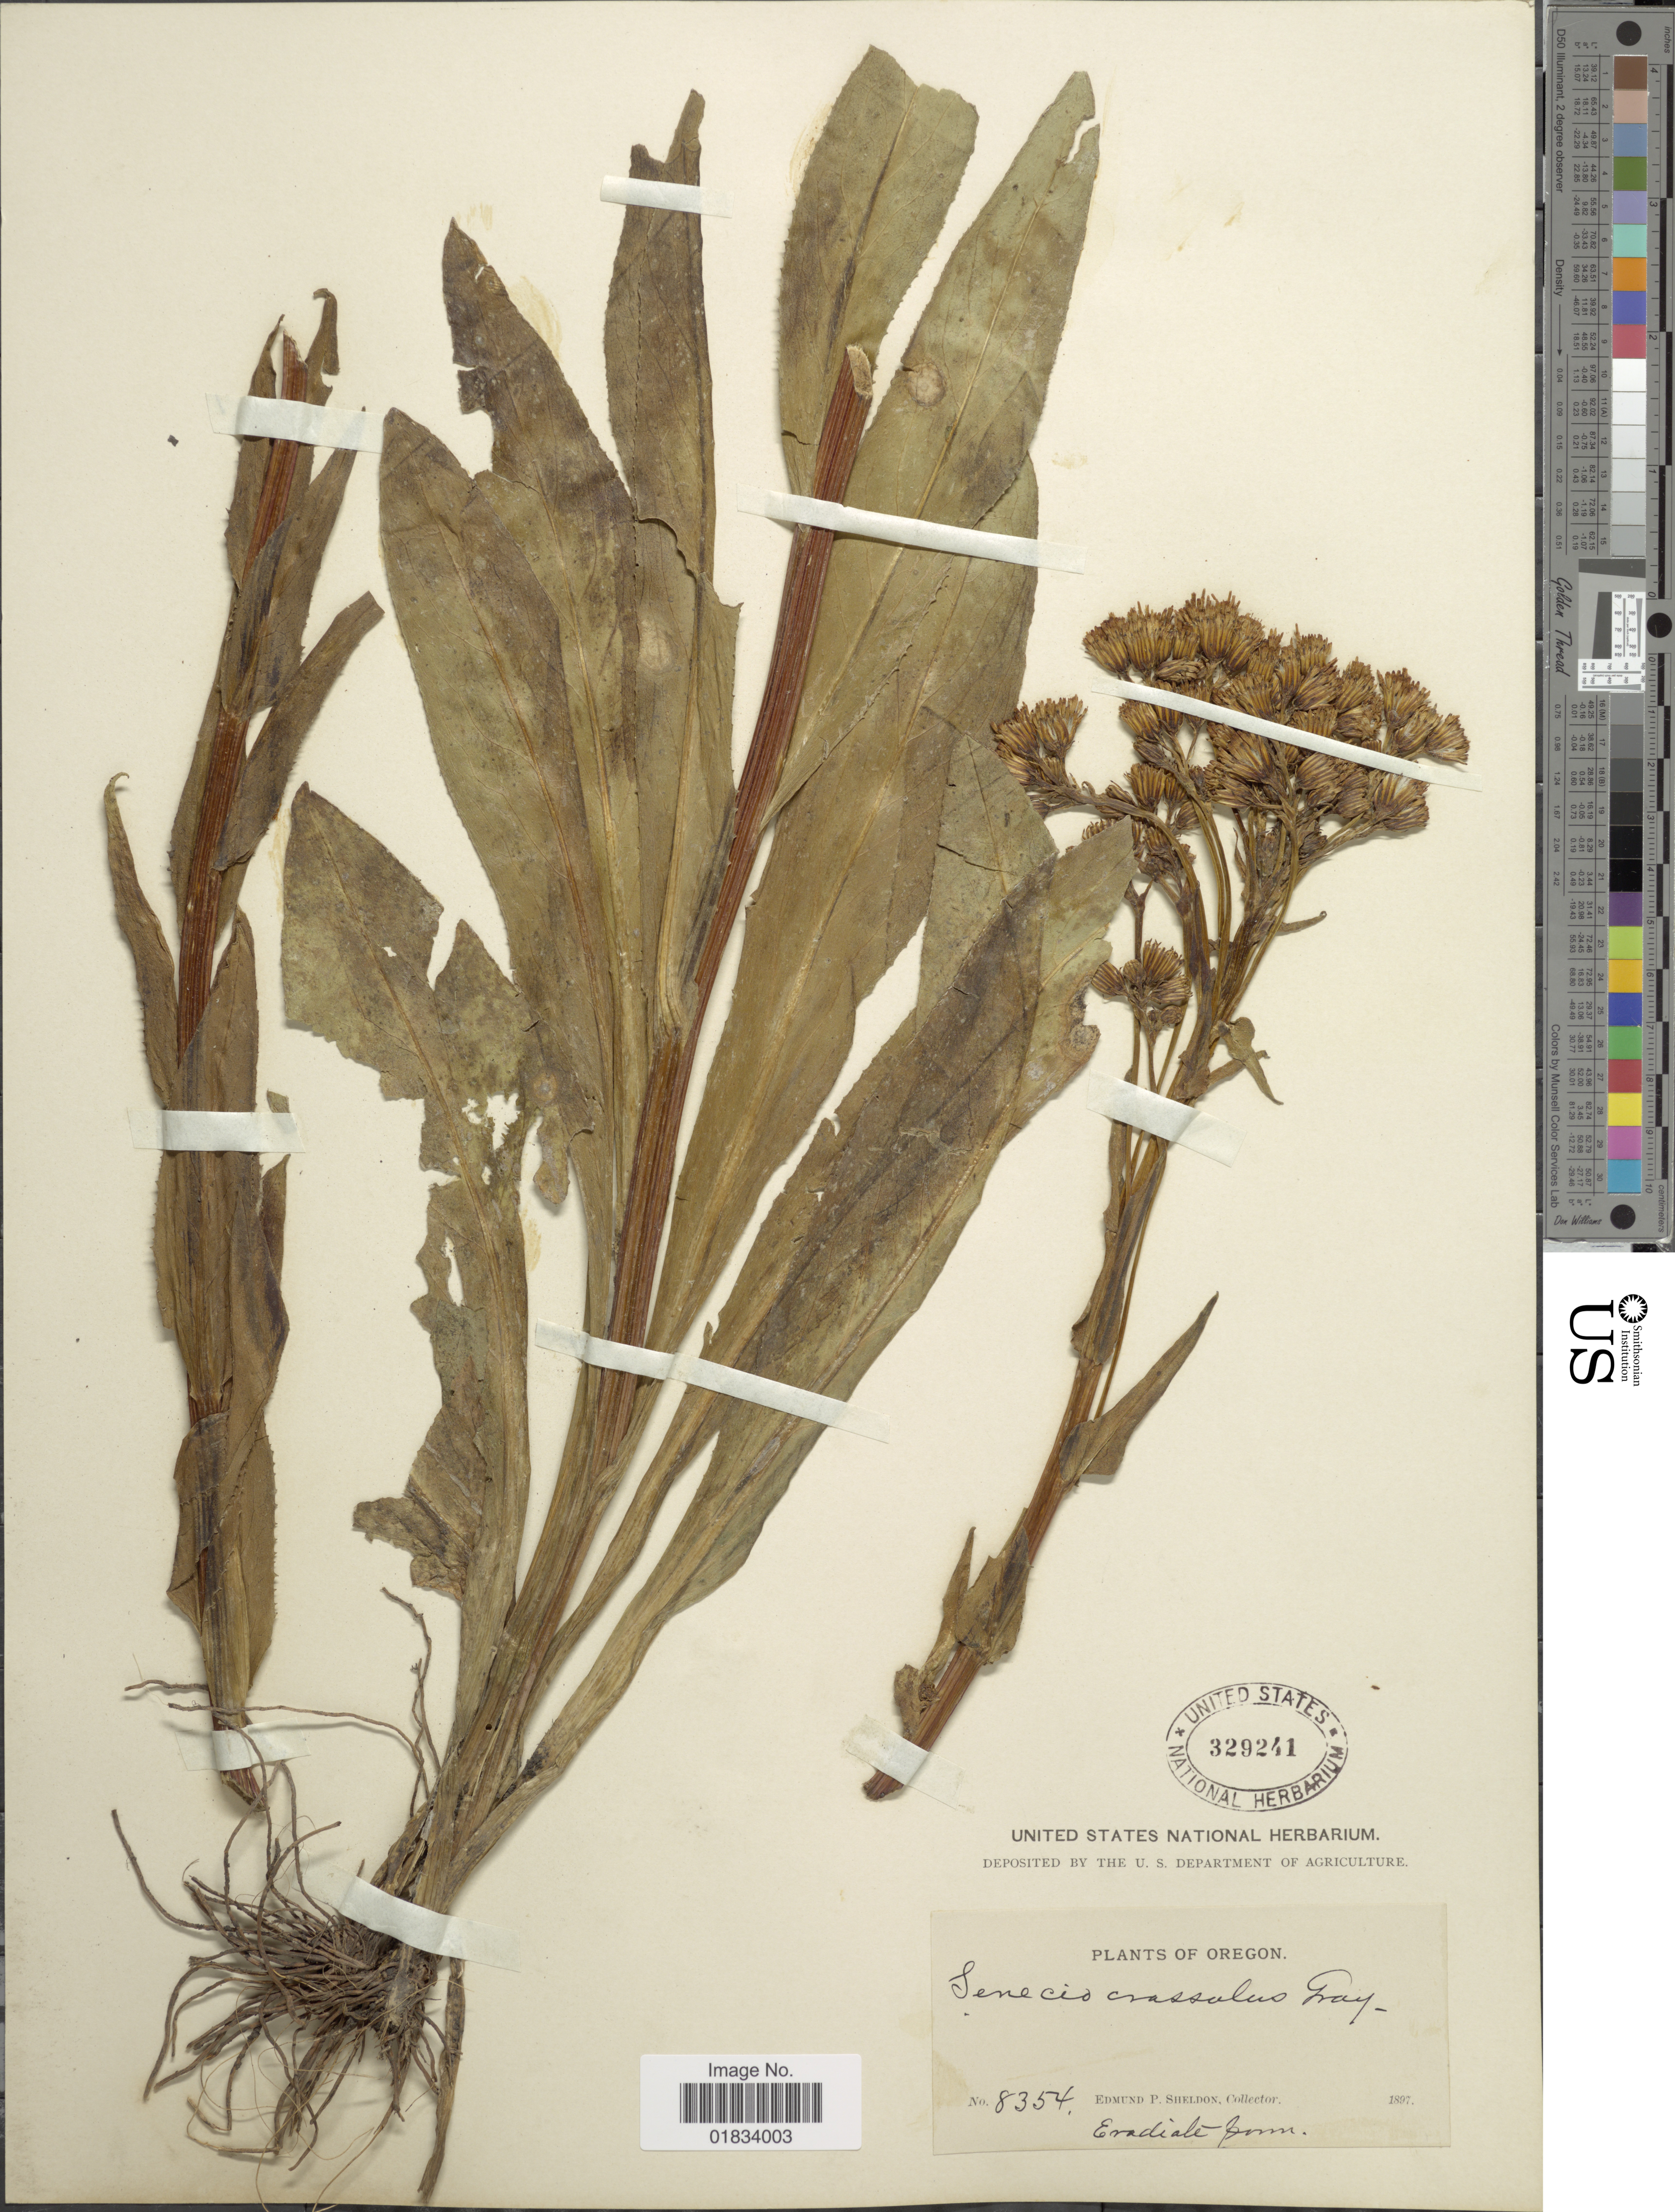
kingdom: Plantae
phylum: Tracheophyta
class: Magnoliopsida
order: Asterales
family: Asteraceae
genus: Senecio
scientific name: Senecio crassulus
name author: A. Gray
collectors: E. P. Sheldon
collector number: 83547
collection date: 1897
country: United States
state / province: Oregon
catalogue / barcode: US 329241